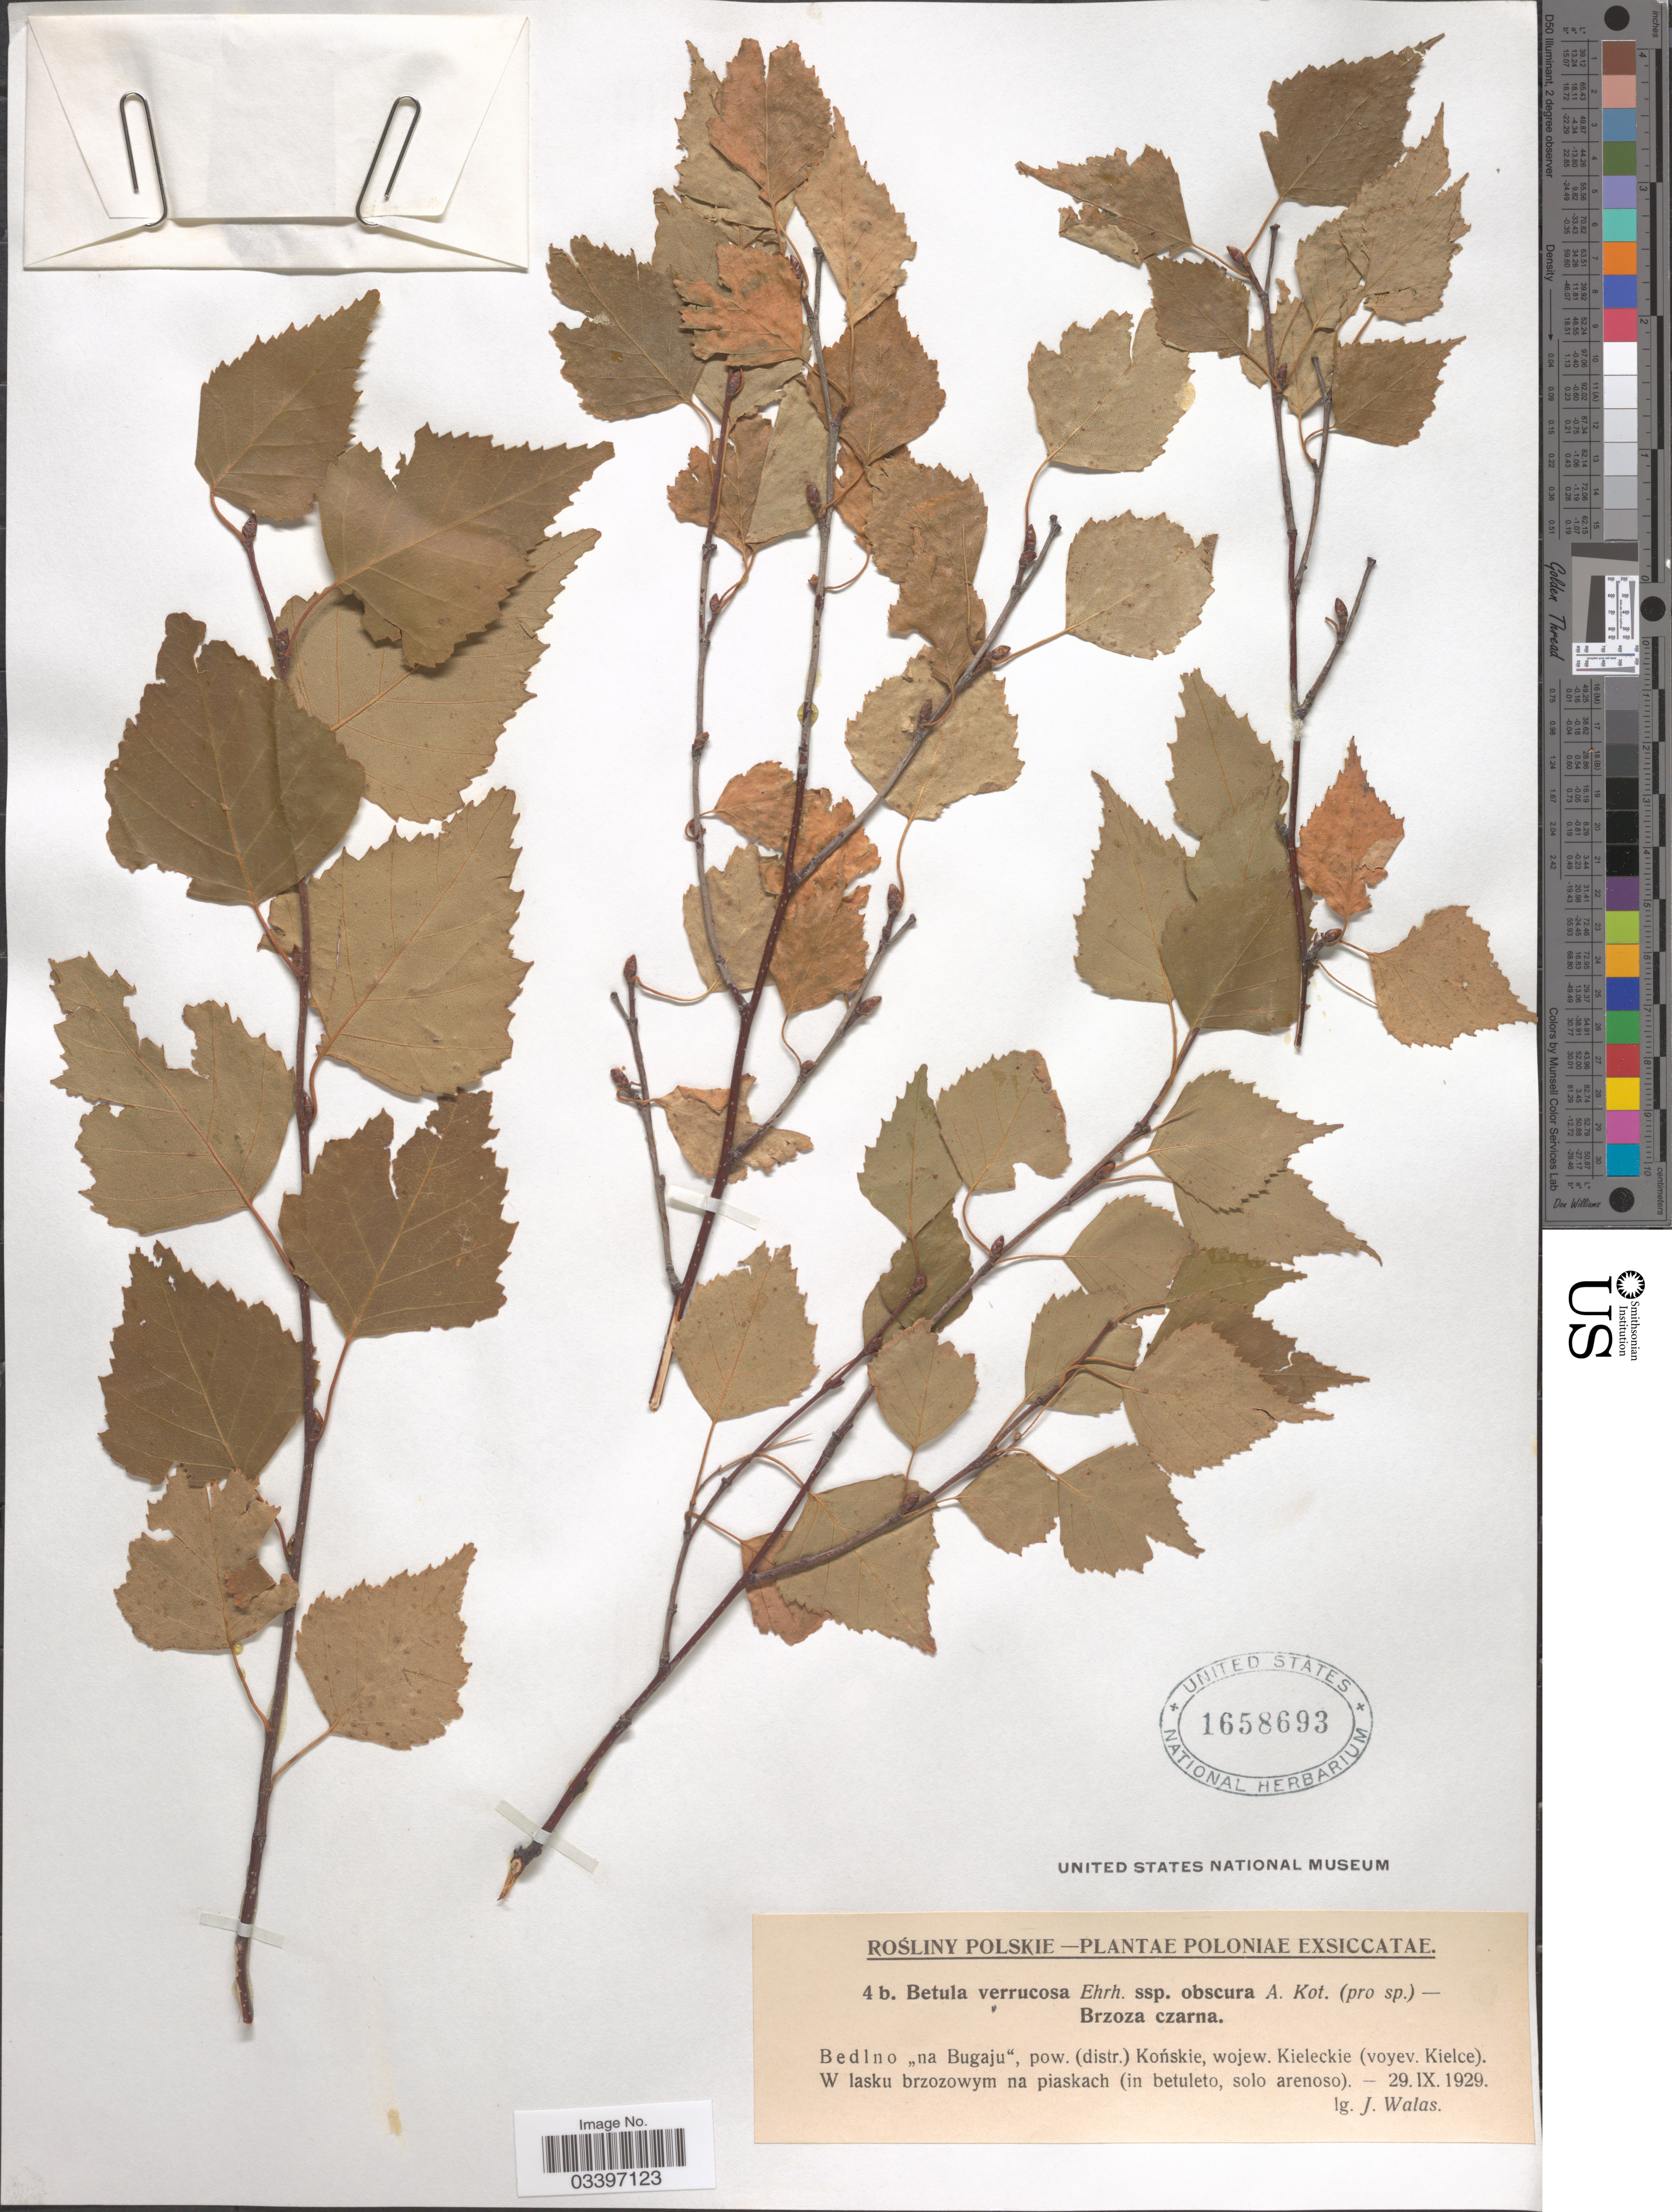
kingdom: Plantae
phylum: Tracheophyta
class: Magnoliopsida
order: Fagales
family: Betulaceae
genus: Betula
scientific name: Betula verrucosa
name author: Ehrh.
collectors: J. Walas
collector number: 4 b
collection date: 1929-09-29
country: Poland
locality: Bedlno "na Bugaju", pow. (distr.) Końskie, wojew. Kieleckie (voyev. Kielce). W lasku brzozowym na piaskach (in betuleto, solo arenoso).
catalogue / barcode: US 1658693